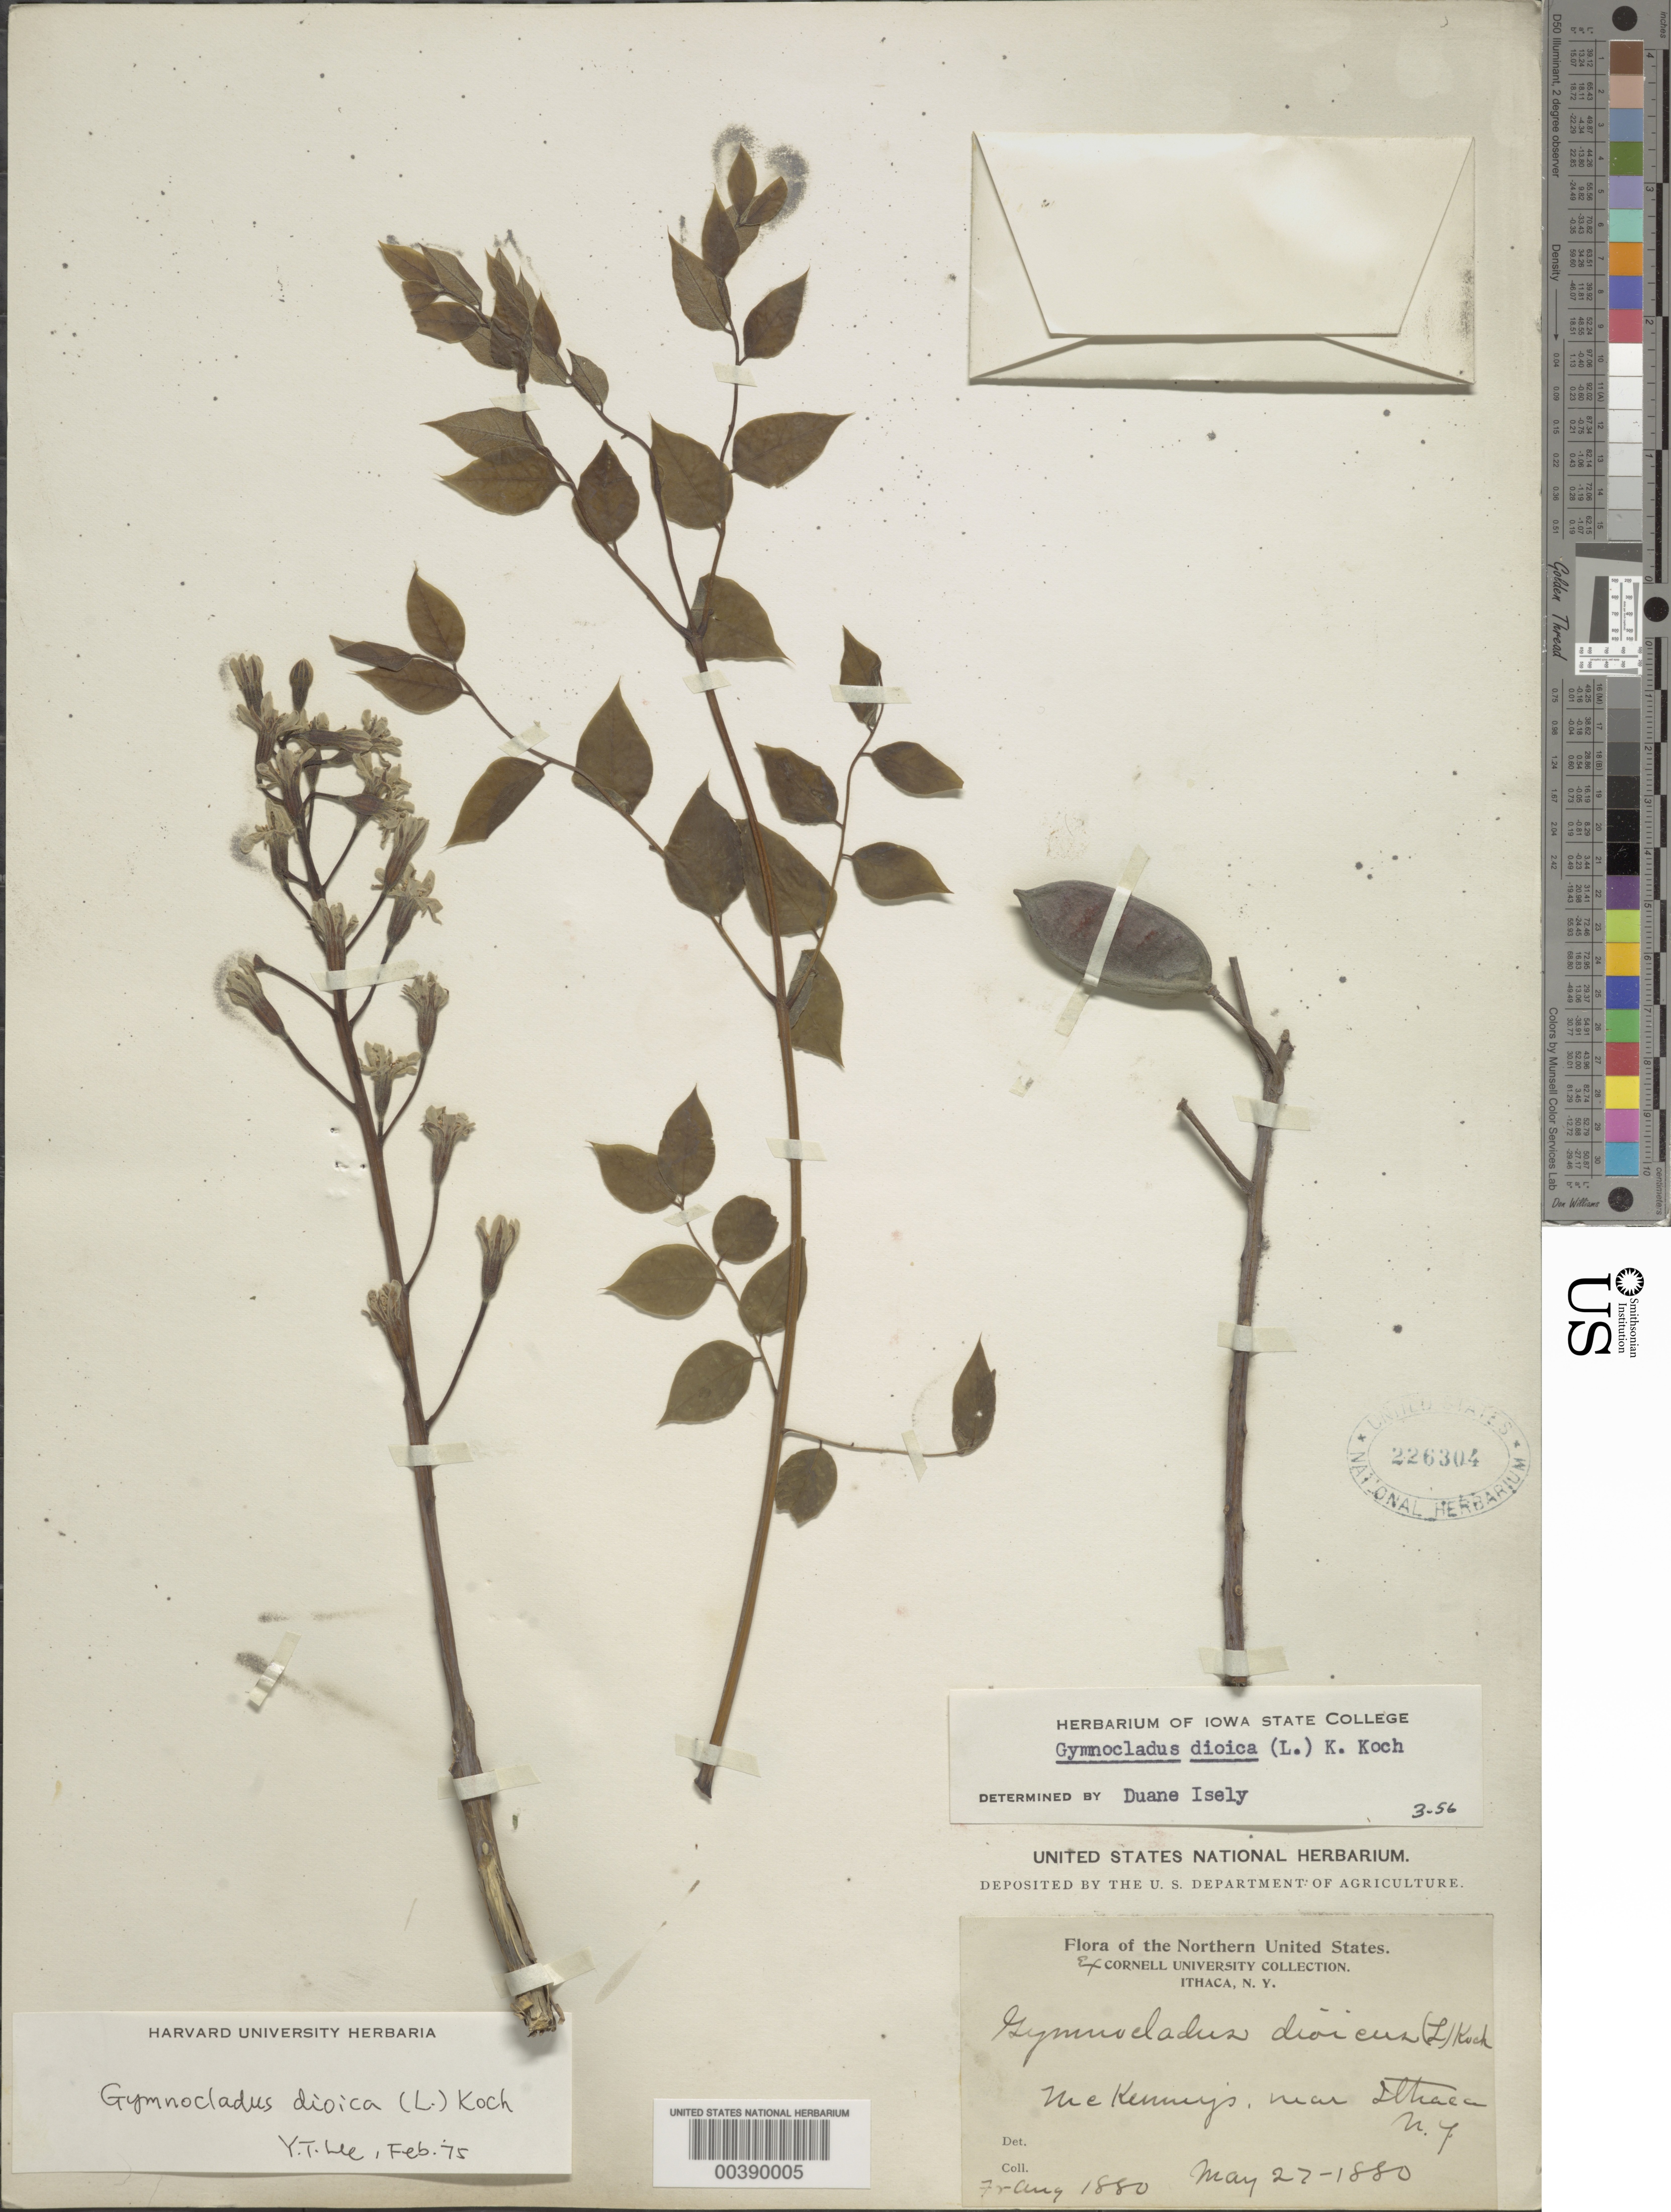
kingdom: Plantae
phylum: Tracheophyta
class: Magnoliopsida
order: Fabales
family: Fabaceae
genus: Gymnocladus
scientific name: Gymnocladus dioicus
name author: (L.) K. Koch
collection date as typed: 27 May 1880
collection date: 1880-05-27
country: United States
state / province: New York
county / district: Tompkins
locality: Mckenneys near ithaca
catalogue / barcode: US 226304